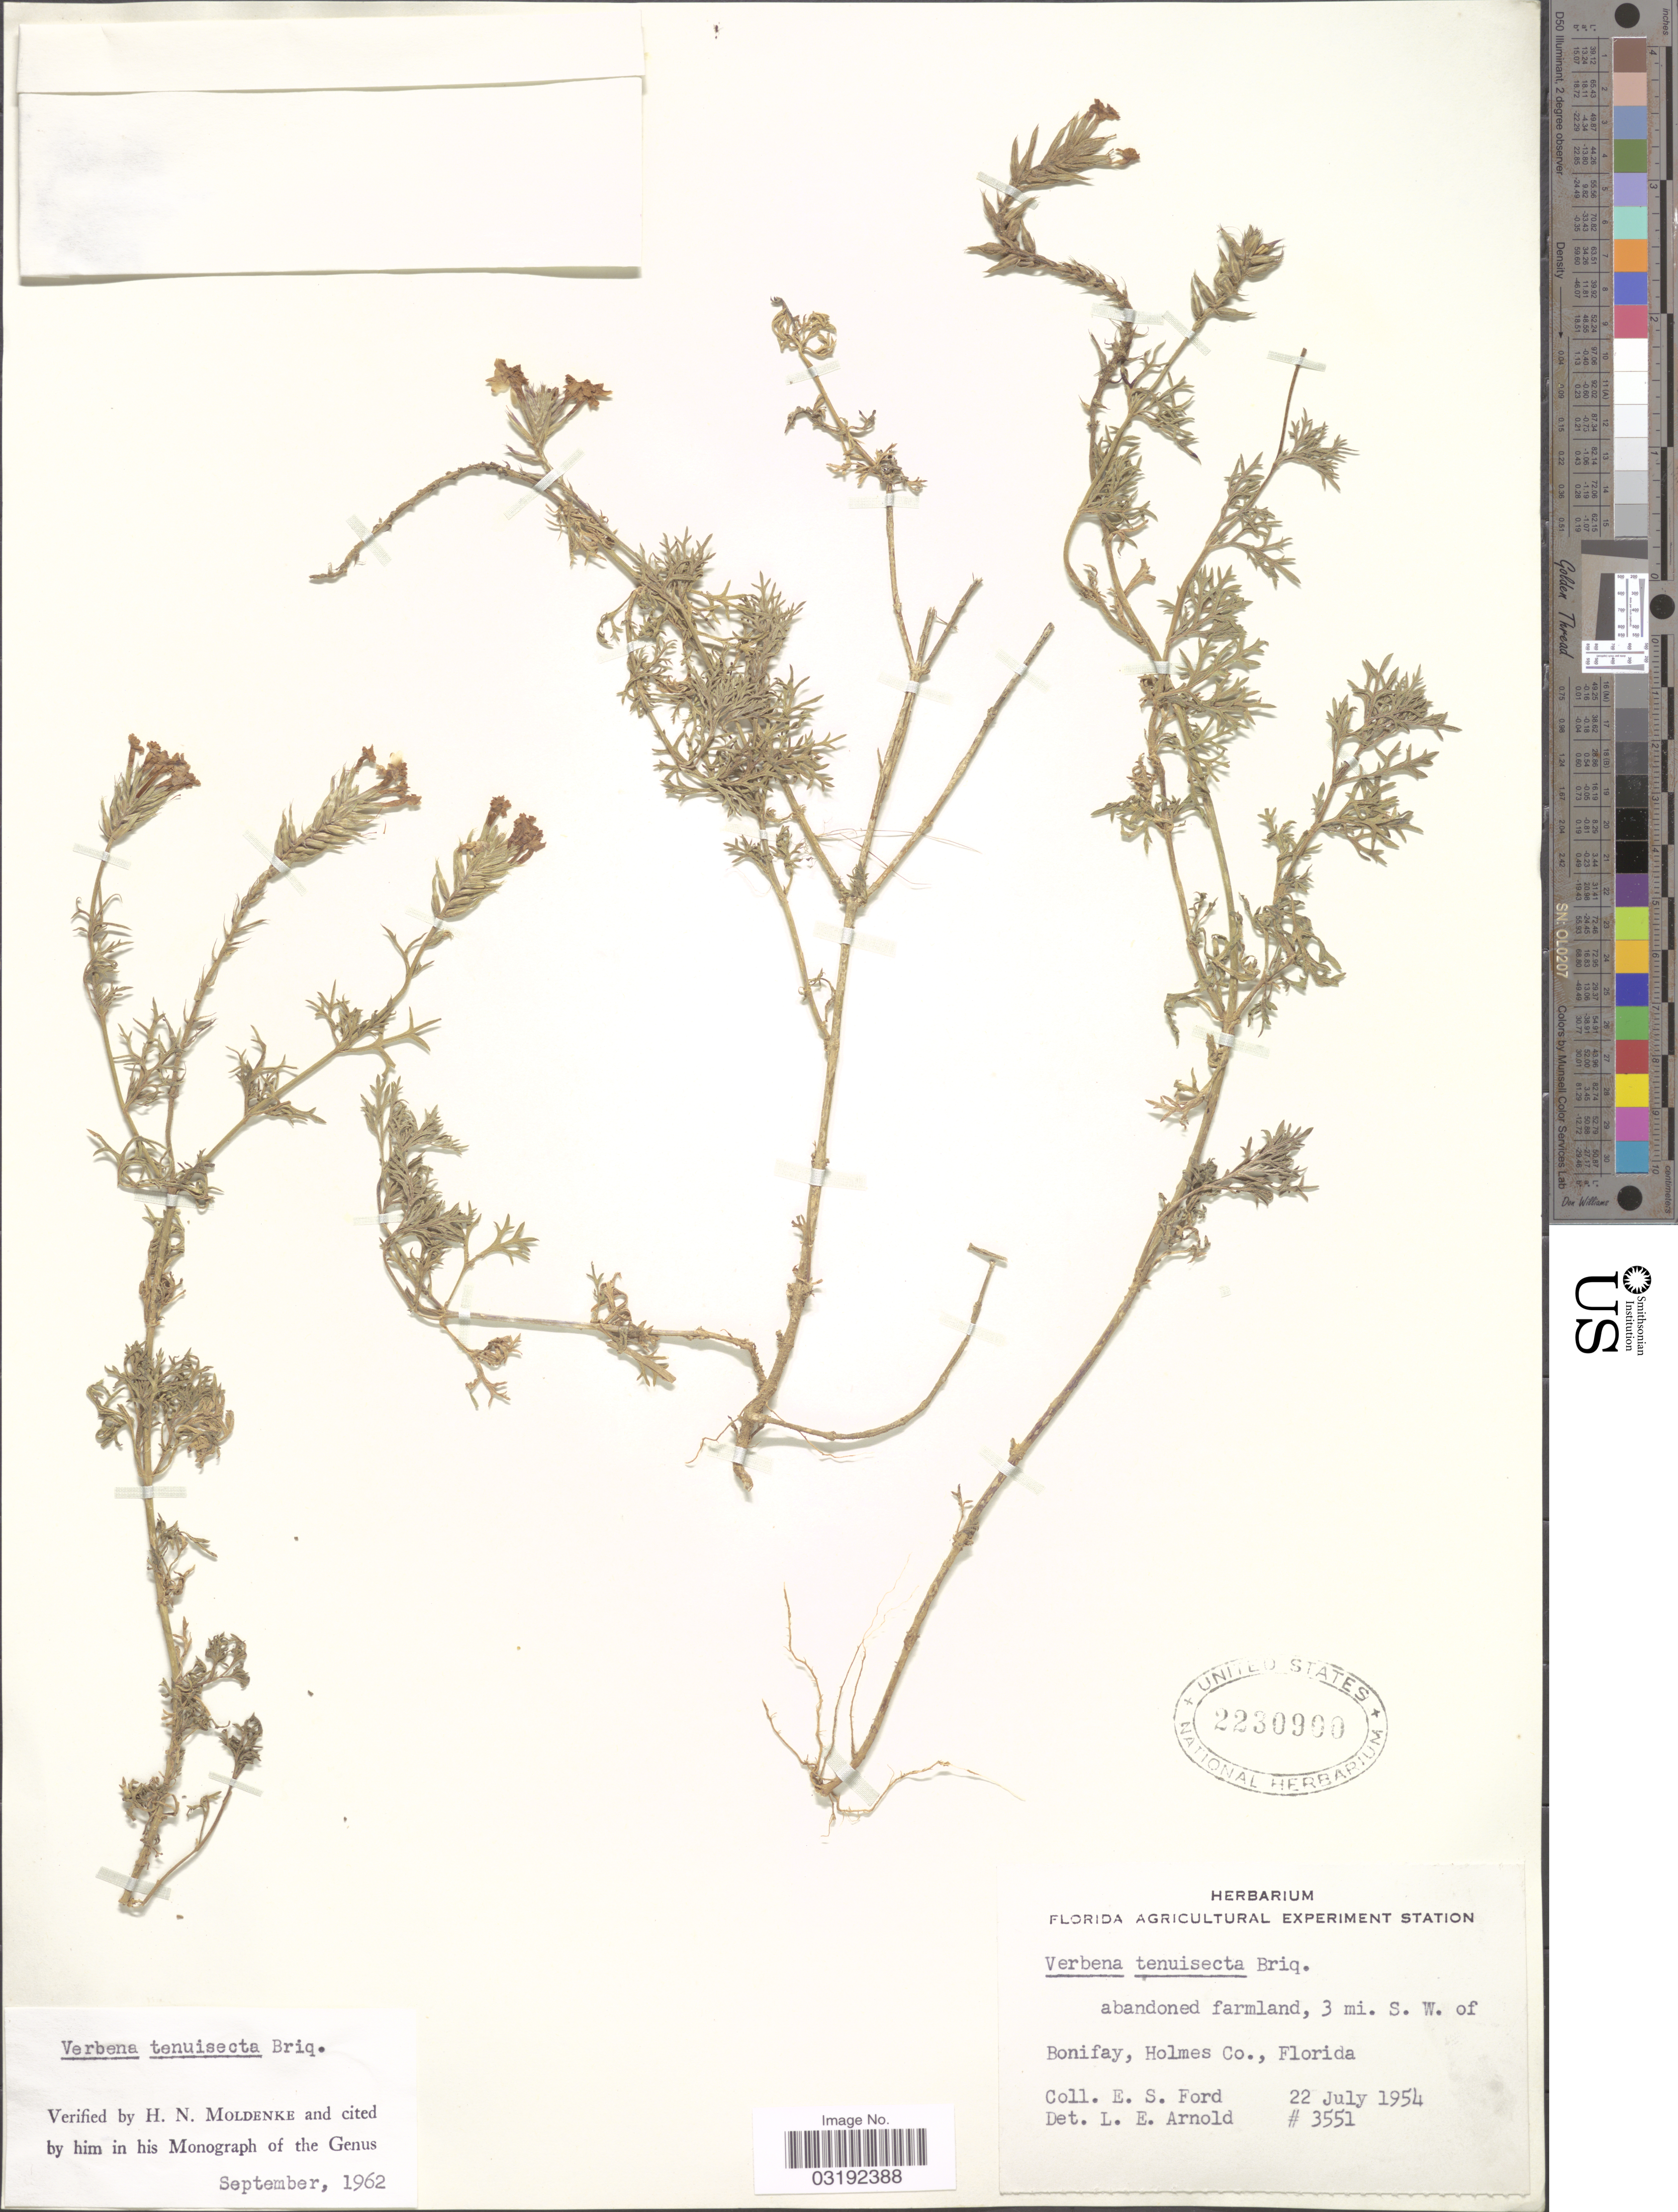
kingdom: Plantae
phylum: Tracheophyta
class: Magnoliopsida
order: Lamiales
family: Verbenaceae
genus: Verbena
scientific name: Verbena tenuisecta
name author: Briq.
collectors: E. Ford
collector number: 3551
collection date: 1954-07-22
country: United States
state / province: Florida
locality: Abandoned farmland, 3 mi. S.W. of Bonifay, Holmes Co.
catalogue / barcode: US 2230900